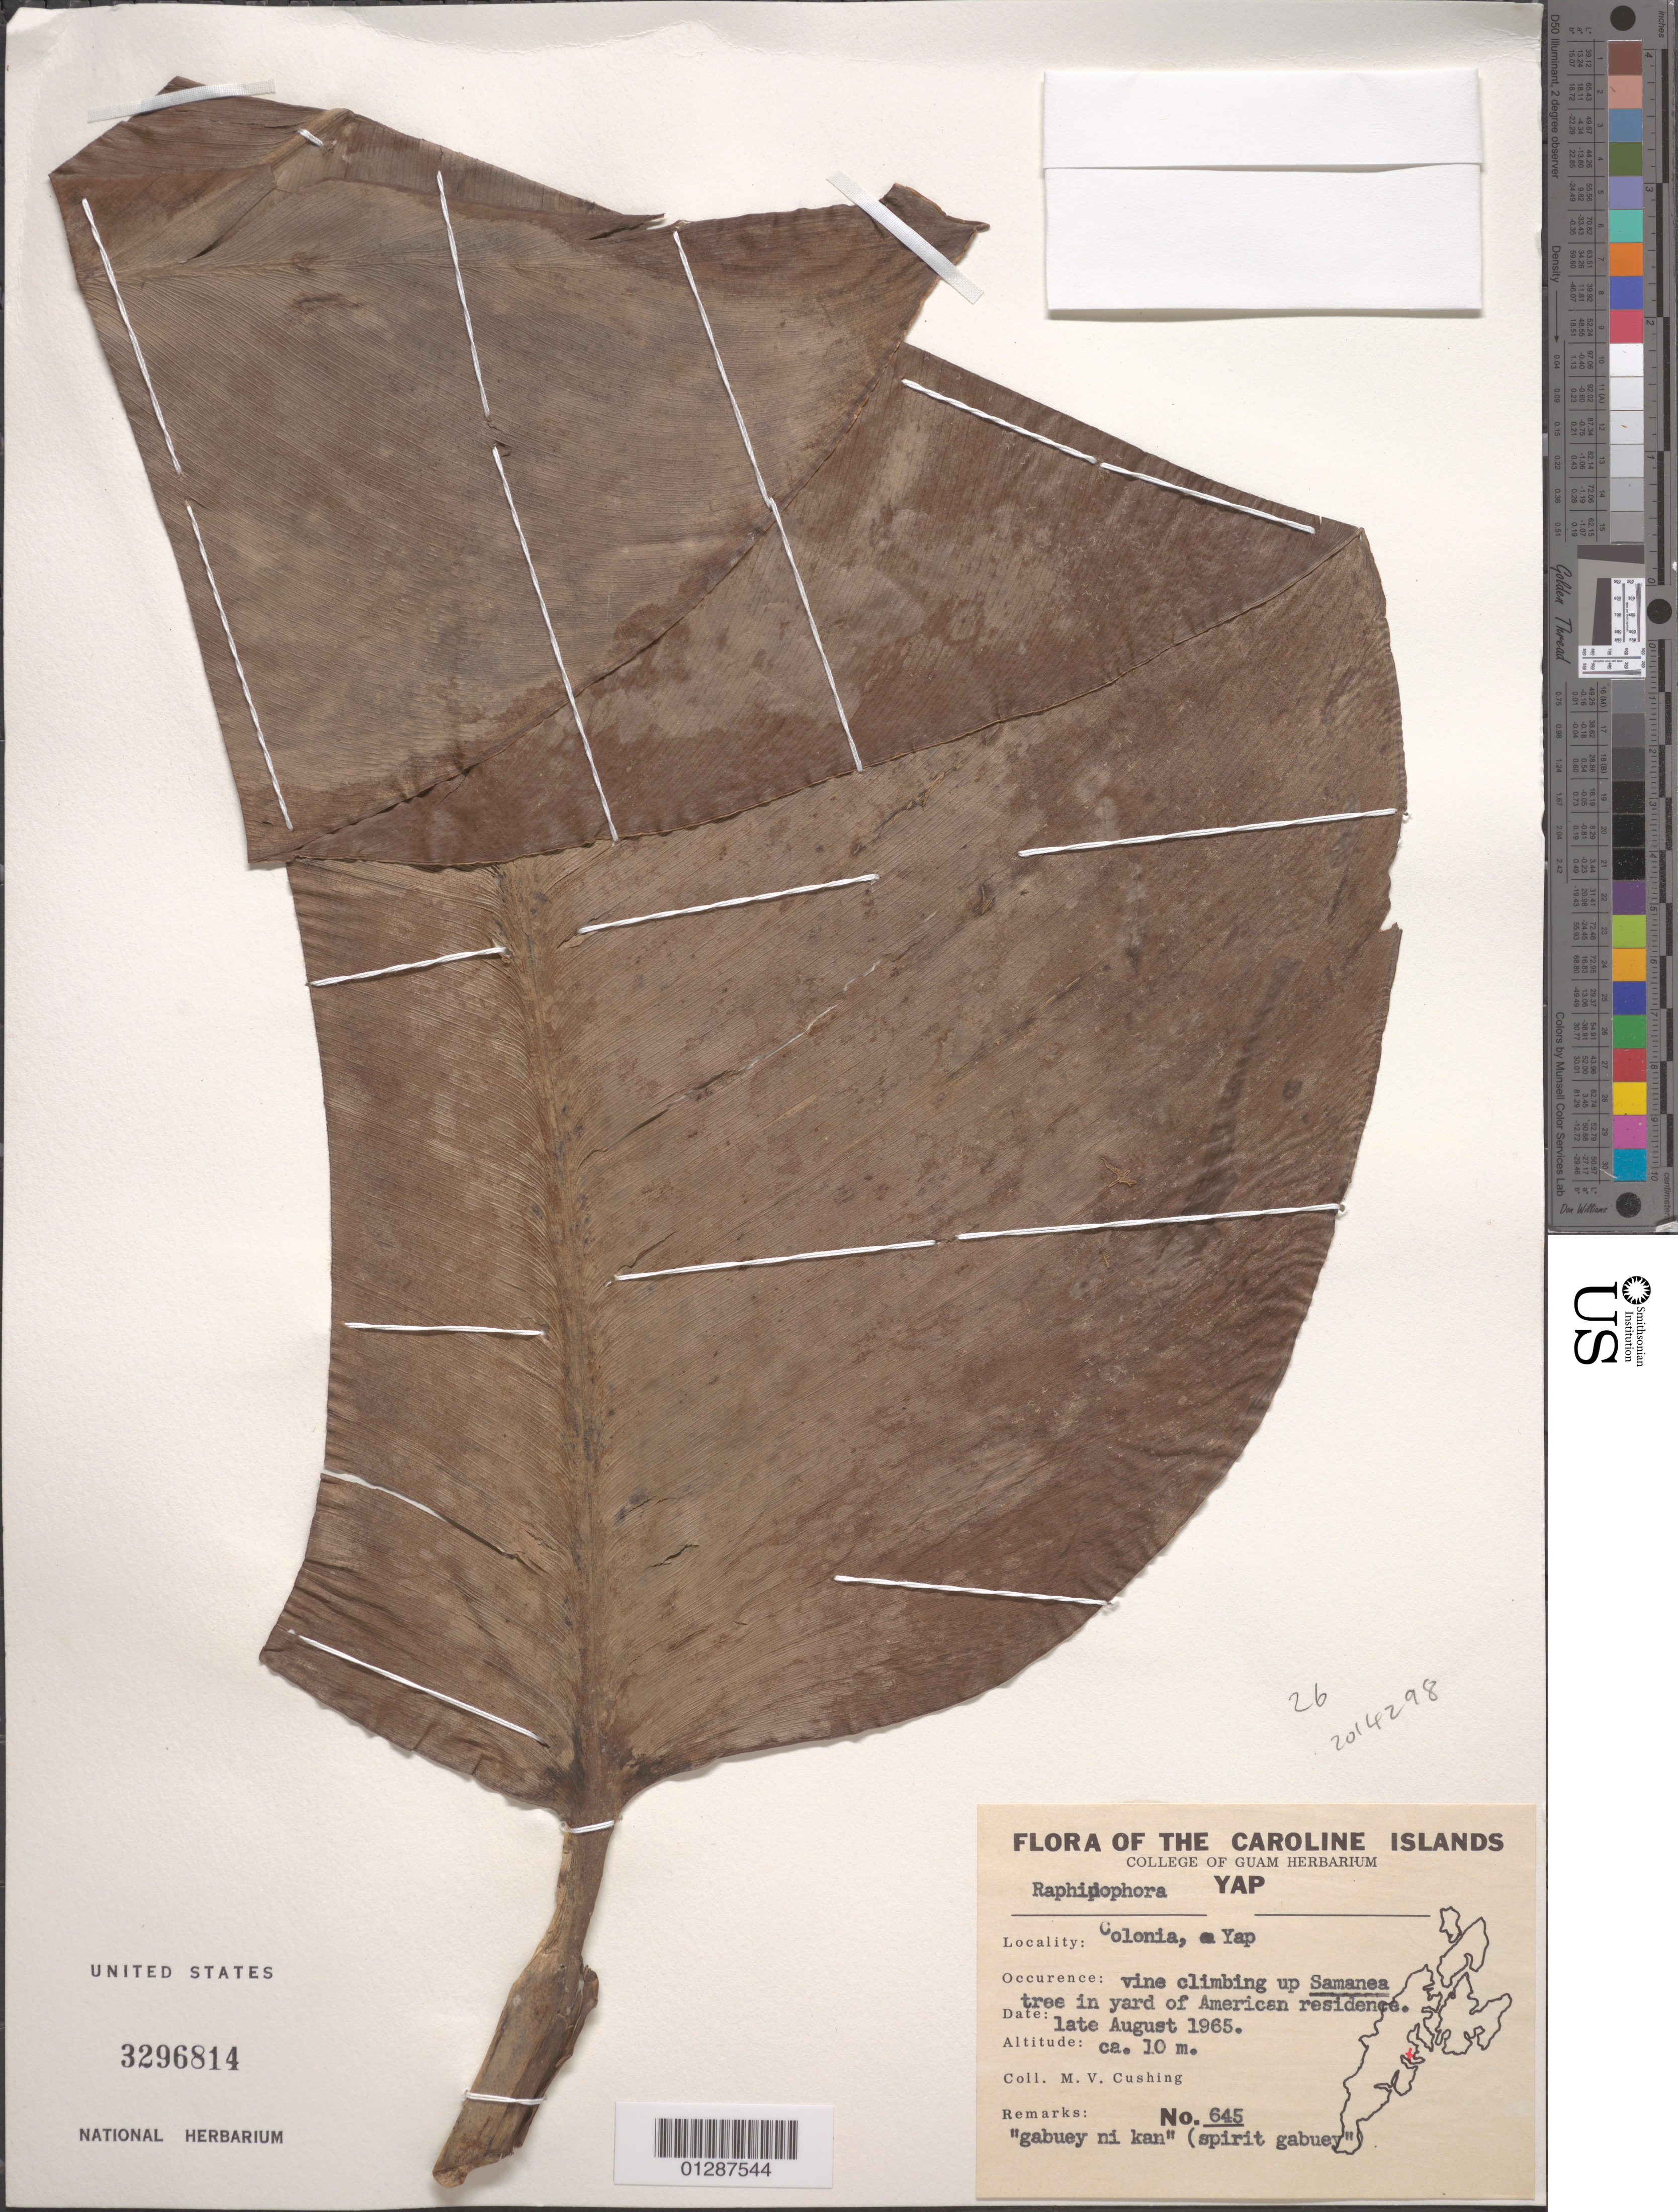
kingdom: Plantae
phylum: Tracheophyta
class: Liliopsida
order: Alismatales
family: Araceae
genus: Epipremnum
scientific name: Epipremnum carolinense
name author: Volk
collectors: M. V. Cushing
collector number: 645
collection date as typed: late August 1965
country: Micronesia, Federated States of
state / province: Yap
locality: Caroline Islands. Colonia. In yard of American residence.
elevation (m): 10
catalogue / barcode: US 3296814